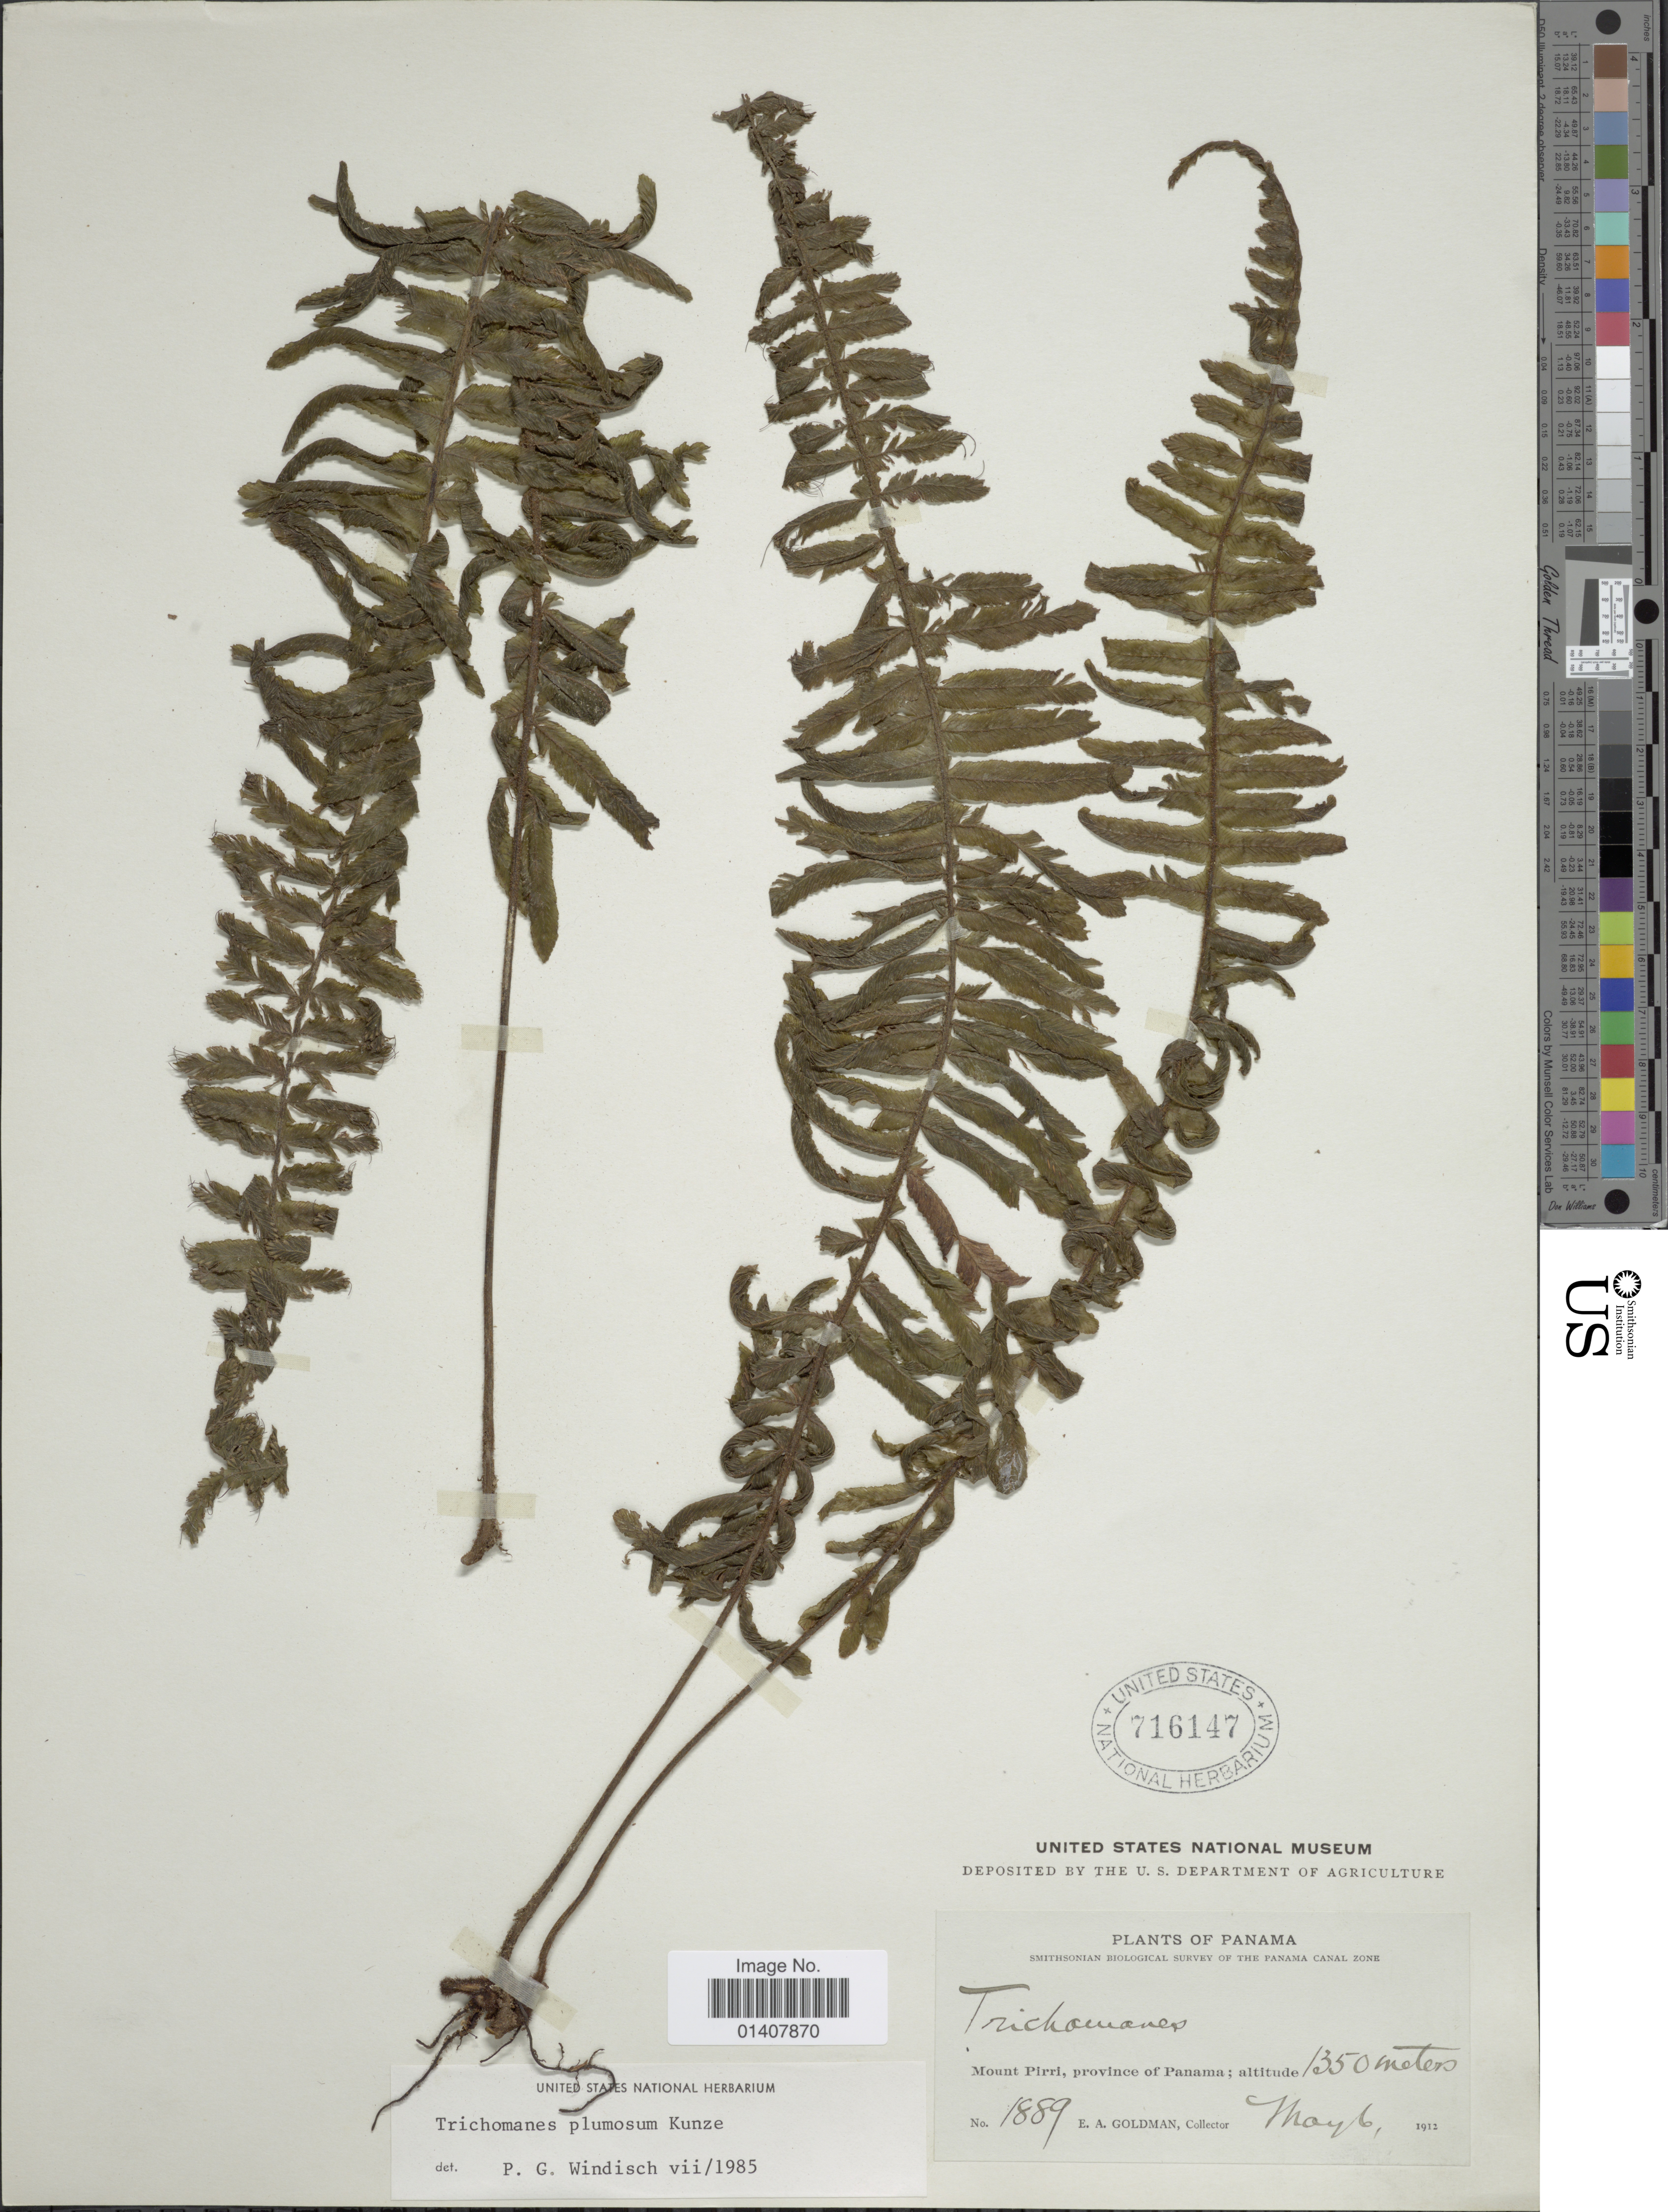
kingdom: Plantae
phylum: Tracheophyta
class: Polypodiopsida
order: Hymenophyllales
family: Hymenophyllaceae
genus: Trichomanes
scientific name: Trichomanes plumosum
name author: Kunze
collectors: E. A. Goldman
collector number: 1889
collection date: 1912-05-06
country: Panama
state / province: Panamá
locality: Mount Pirri, province of Panama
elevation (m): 1350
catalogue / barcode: US 716147